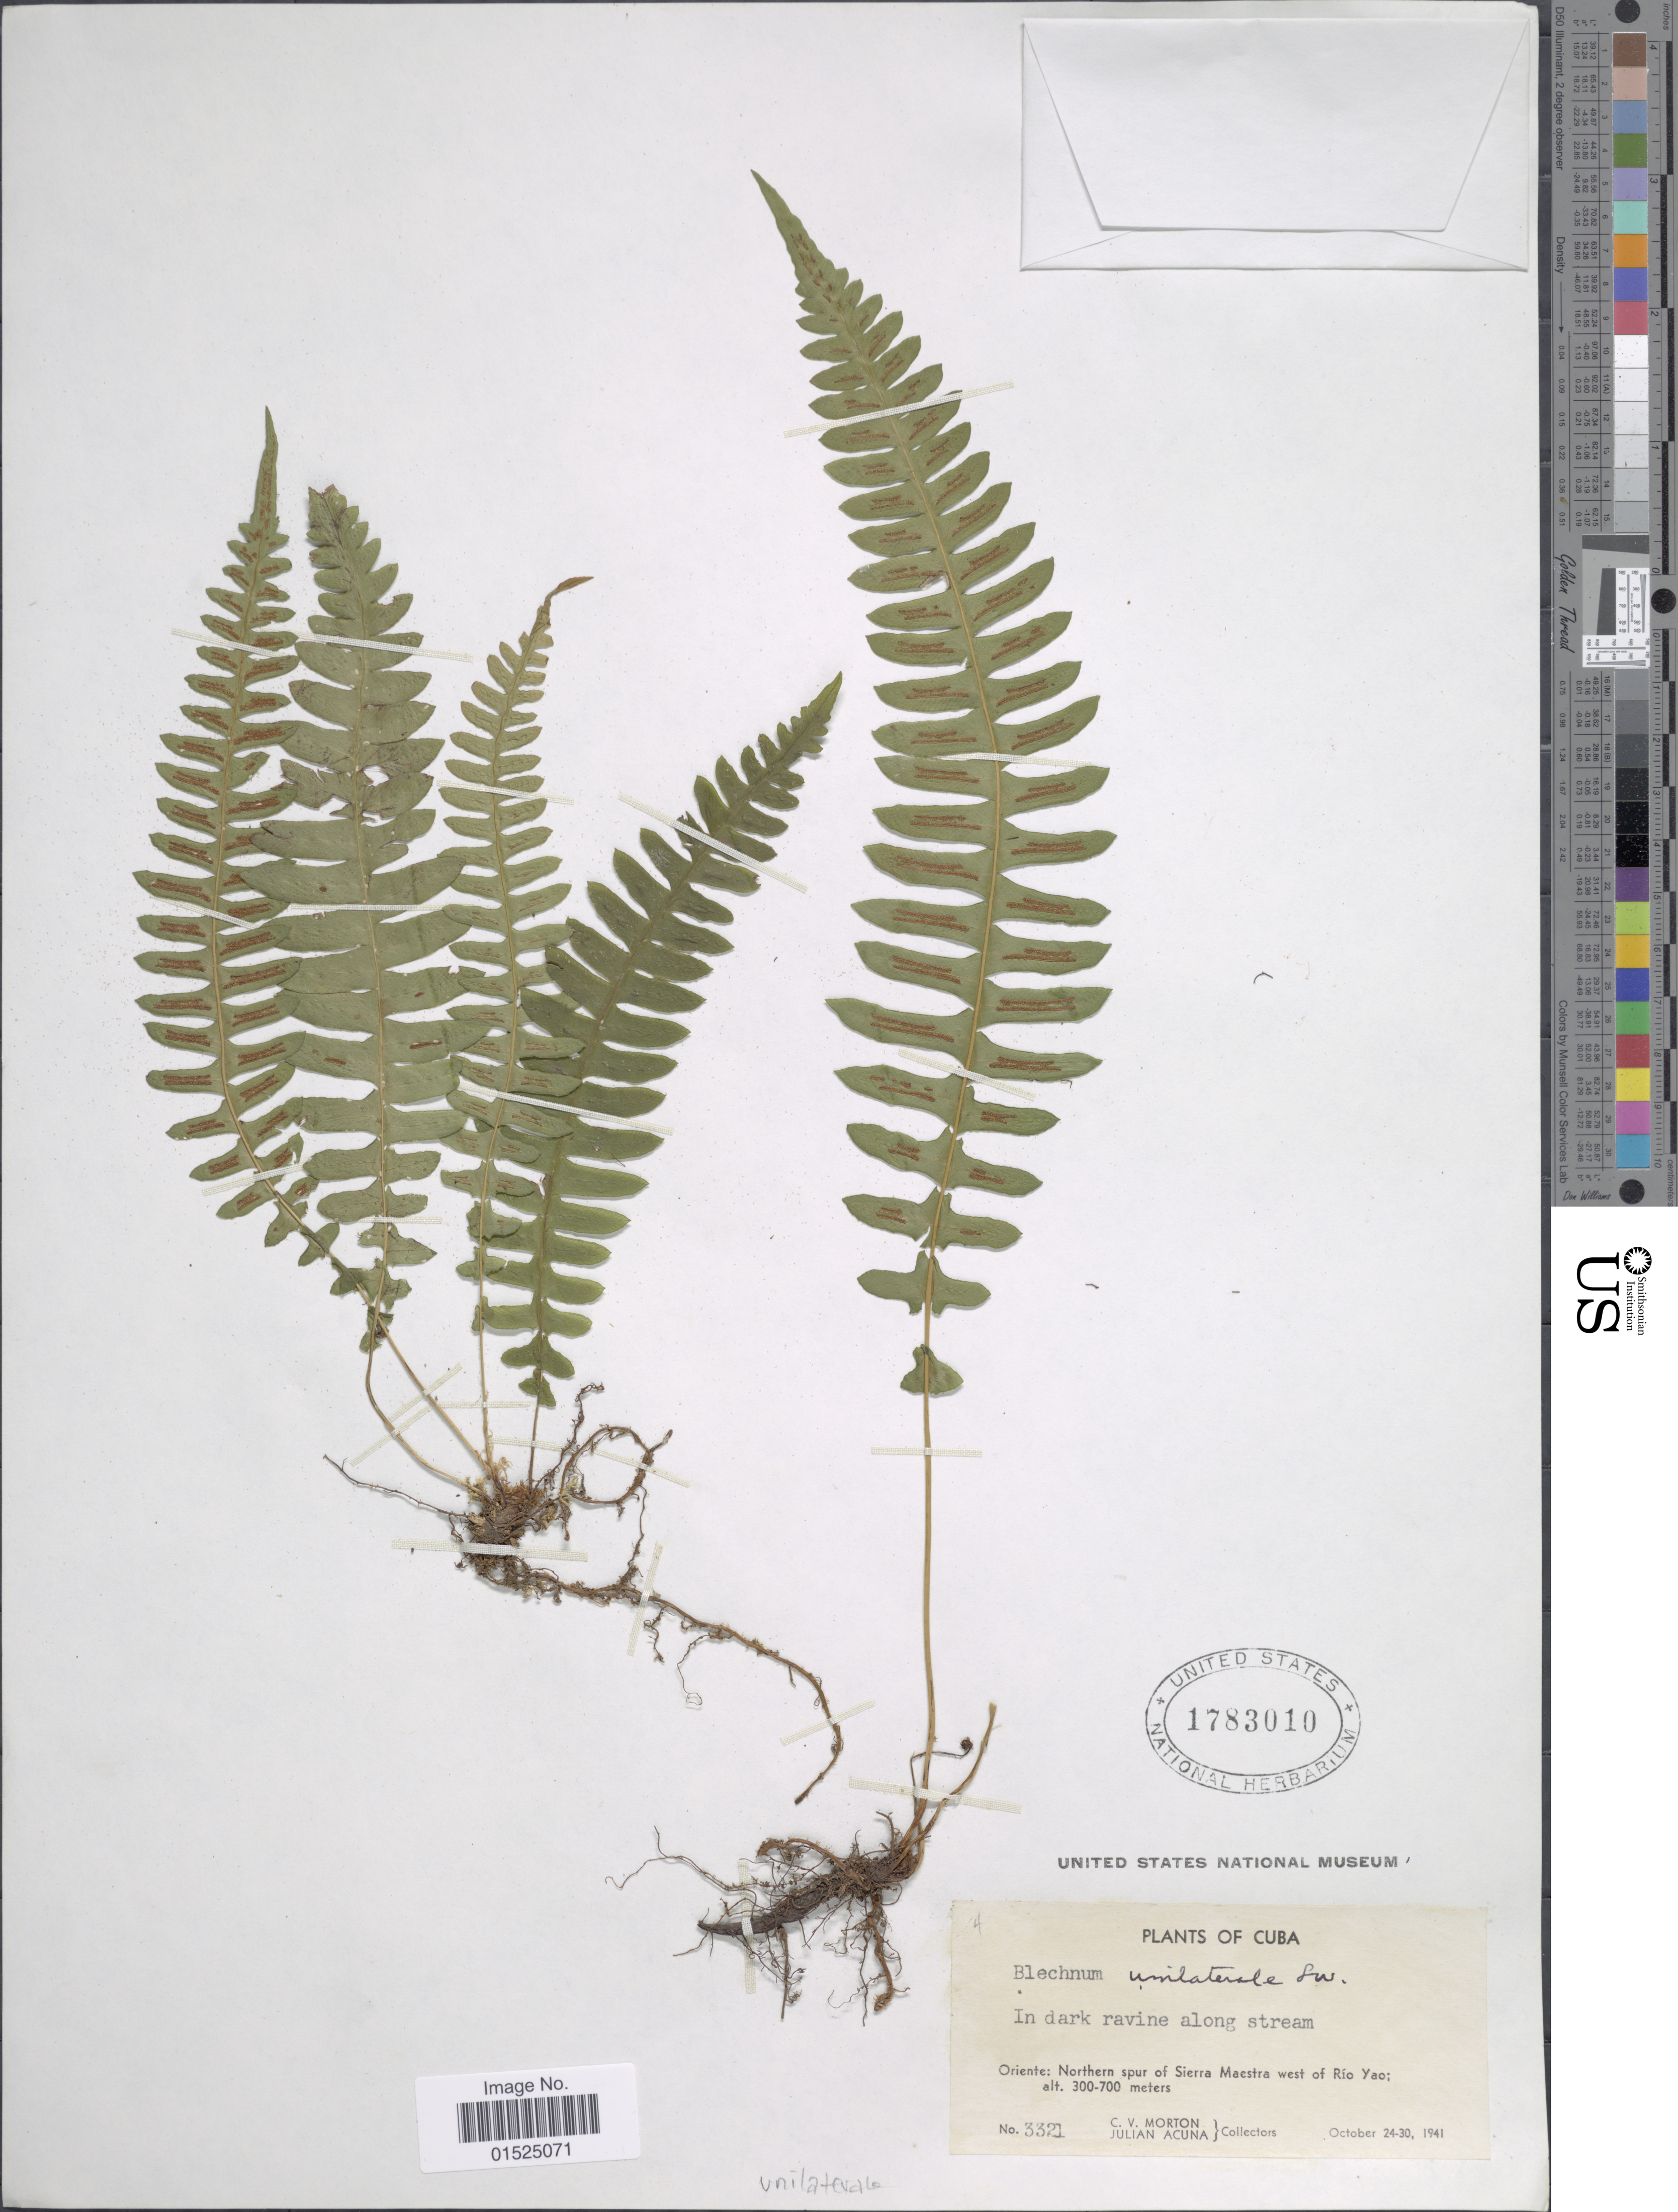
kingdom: Plantae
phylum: Tracheophyta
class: Polypodiopsida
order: Polypodiales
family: Blechnaceae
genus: Blechnum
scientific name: Blechnum unilaterale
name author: Sw.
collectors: C. V. Morton & J. B. Acuña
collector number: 3321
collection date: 1941-10-24/1941-10-30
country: Cuba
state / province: Oriente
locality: Northern spur of Sierra Maestra west of Rio Yao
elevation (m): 300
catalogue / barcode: US 1783010